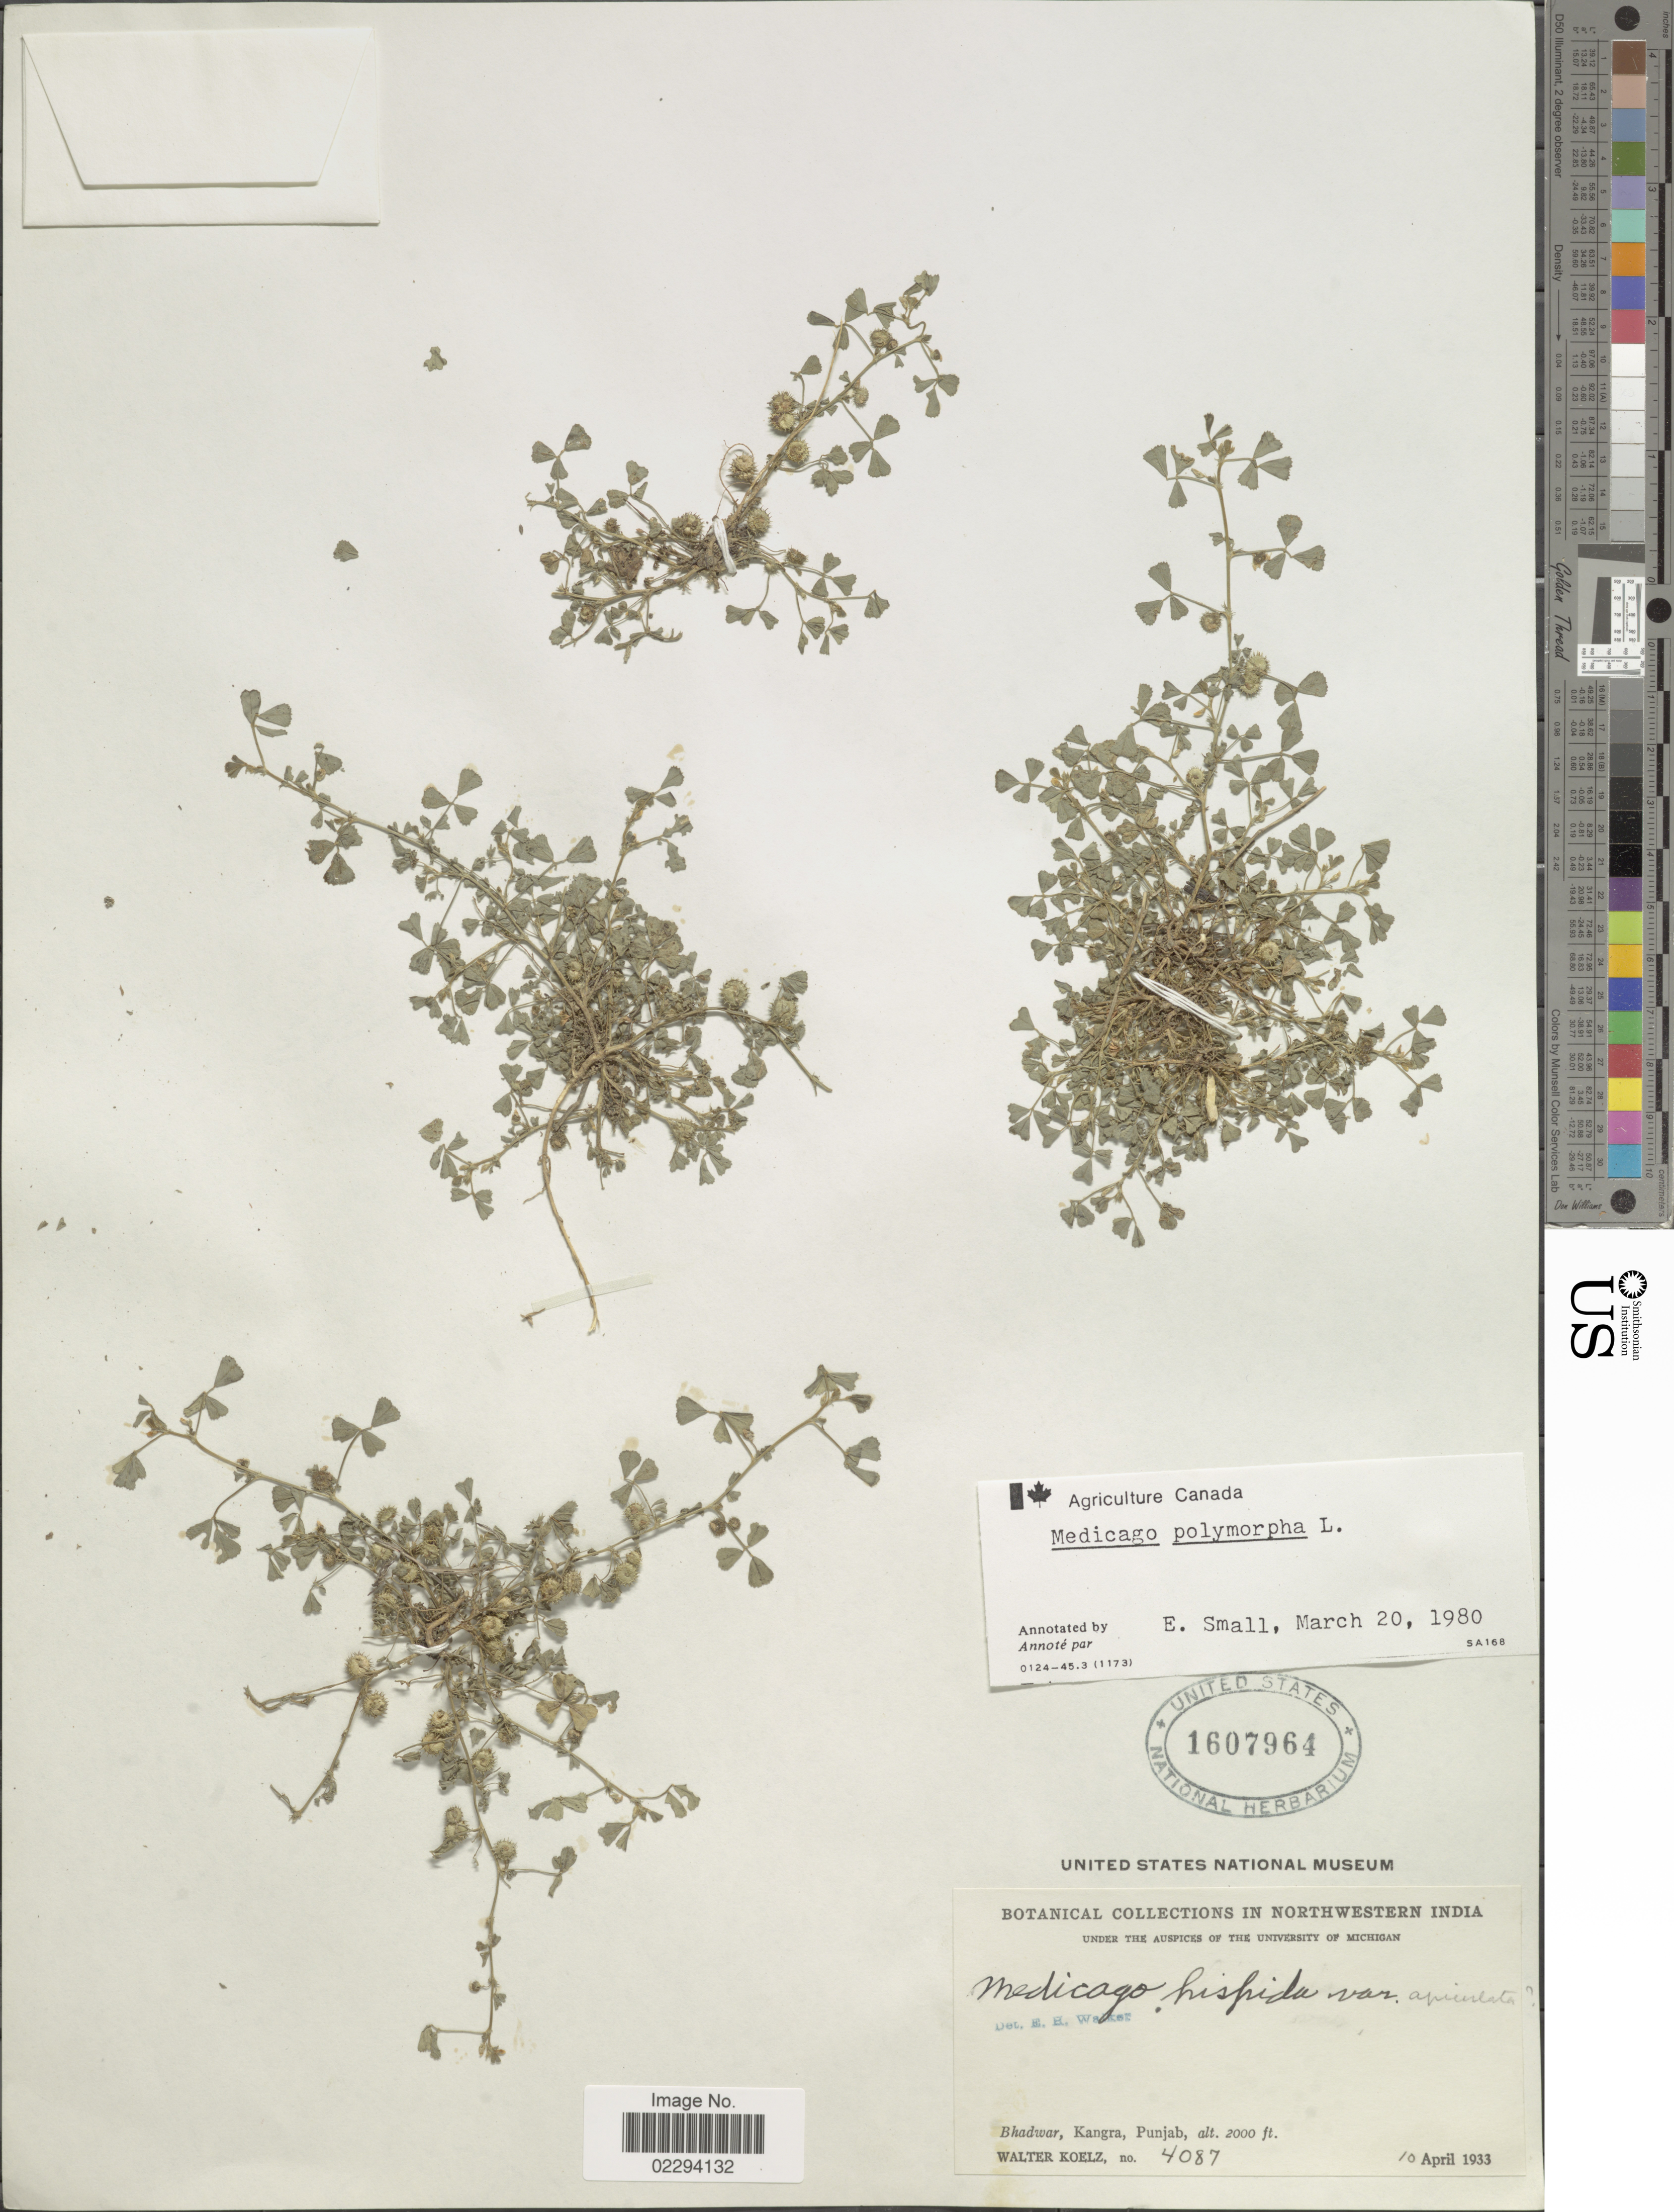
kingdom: Plantae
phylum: Tracheophyta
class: Magnoliopsida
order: Fabales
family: Fabaceae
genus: Medicago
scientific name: Medicago polymorpha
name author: L.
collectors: W. N. Koelz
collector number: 4087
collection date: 1933-04-10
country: India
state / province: Himachal Pradesh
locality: Northwestern India. Bhadwar, Kangra, Punjab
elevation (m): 610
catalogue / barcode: US 1607964